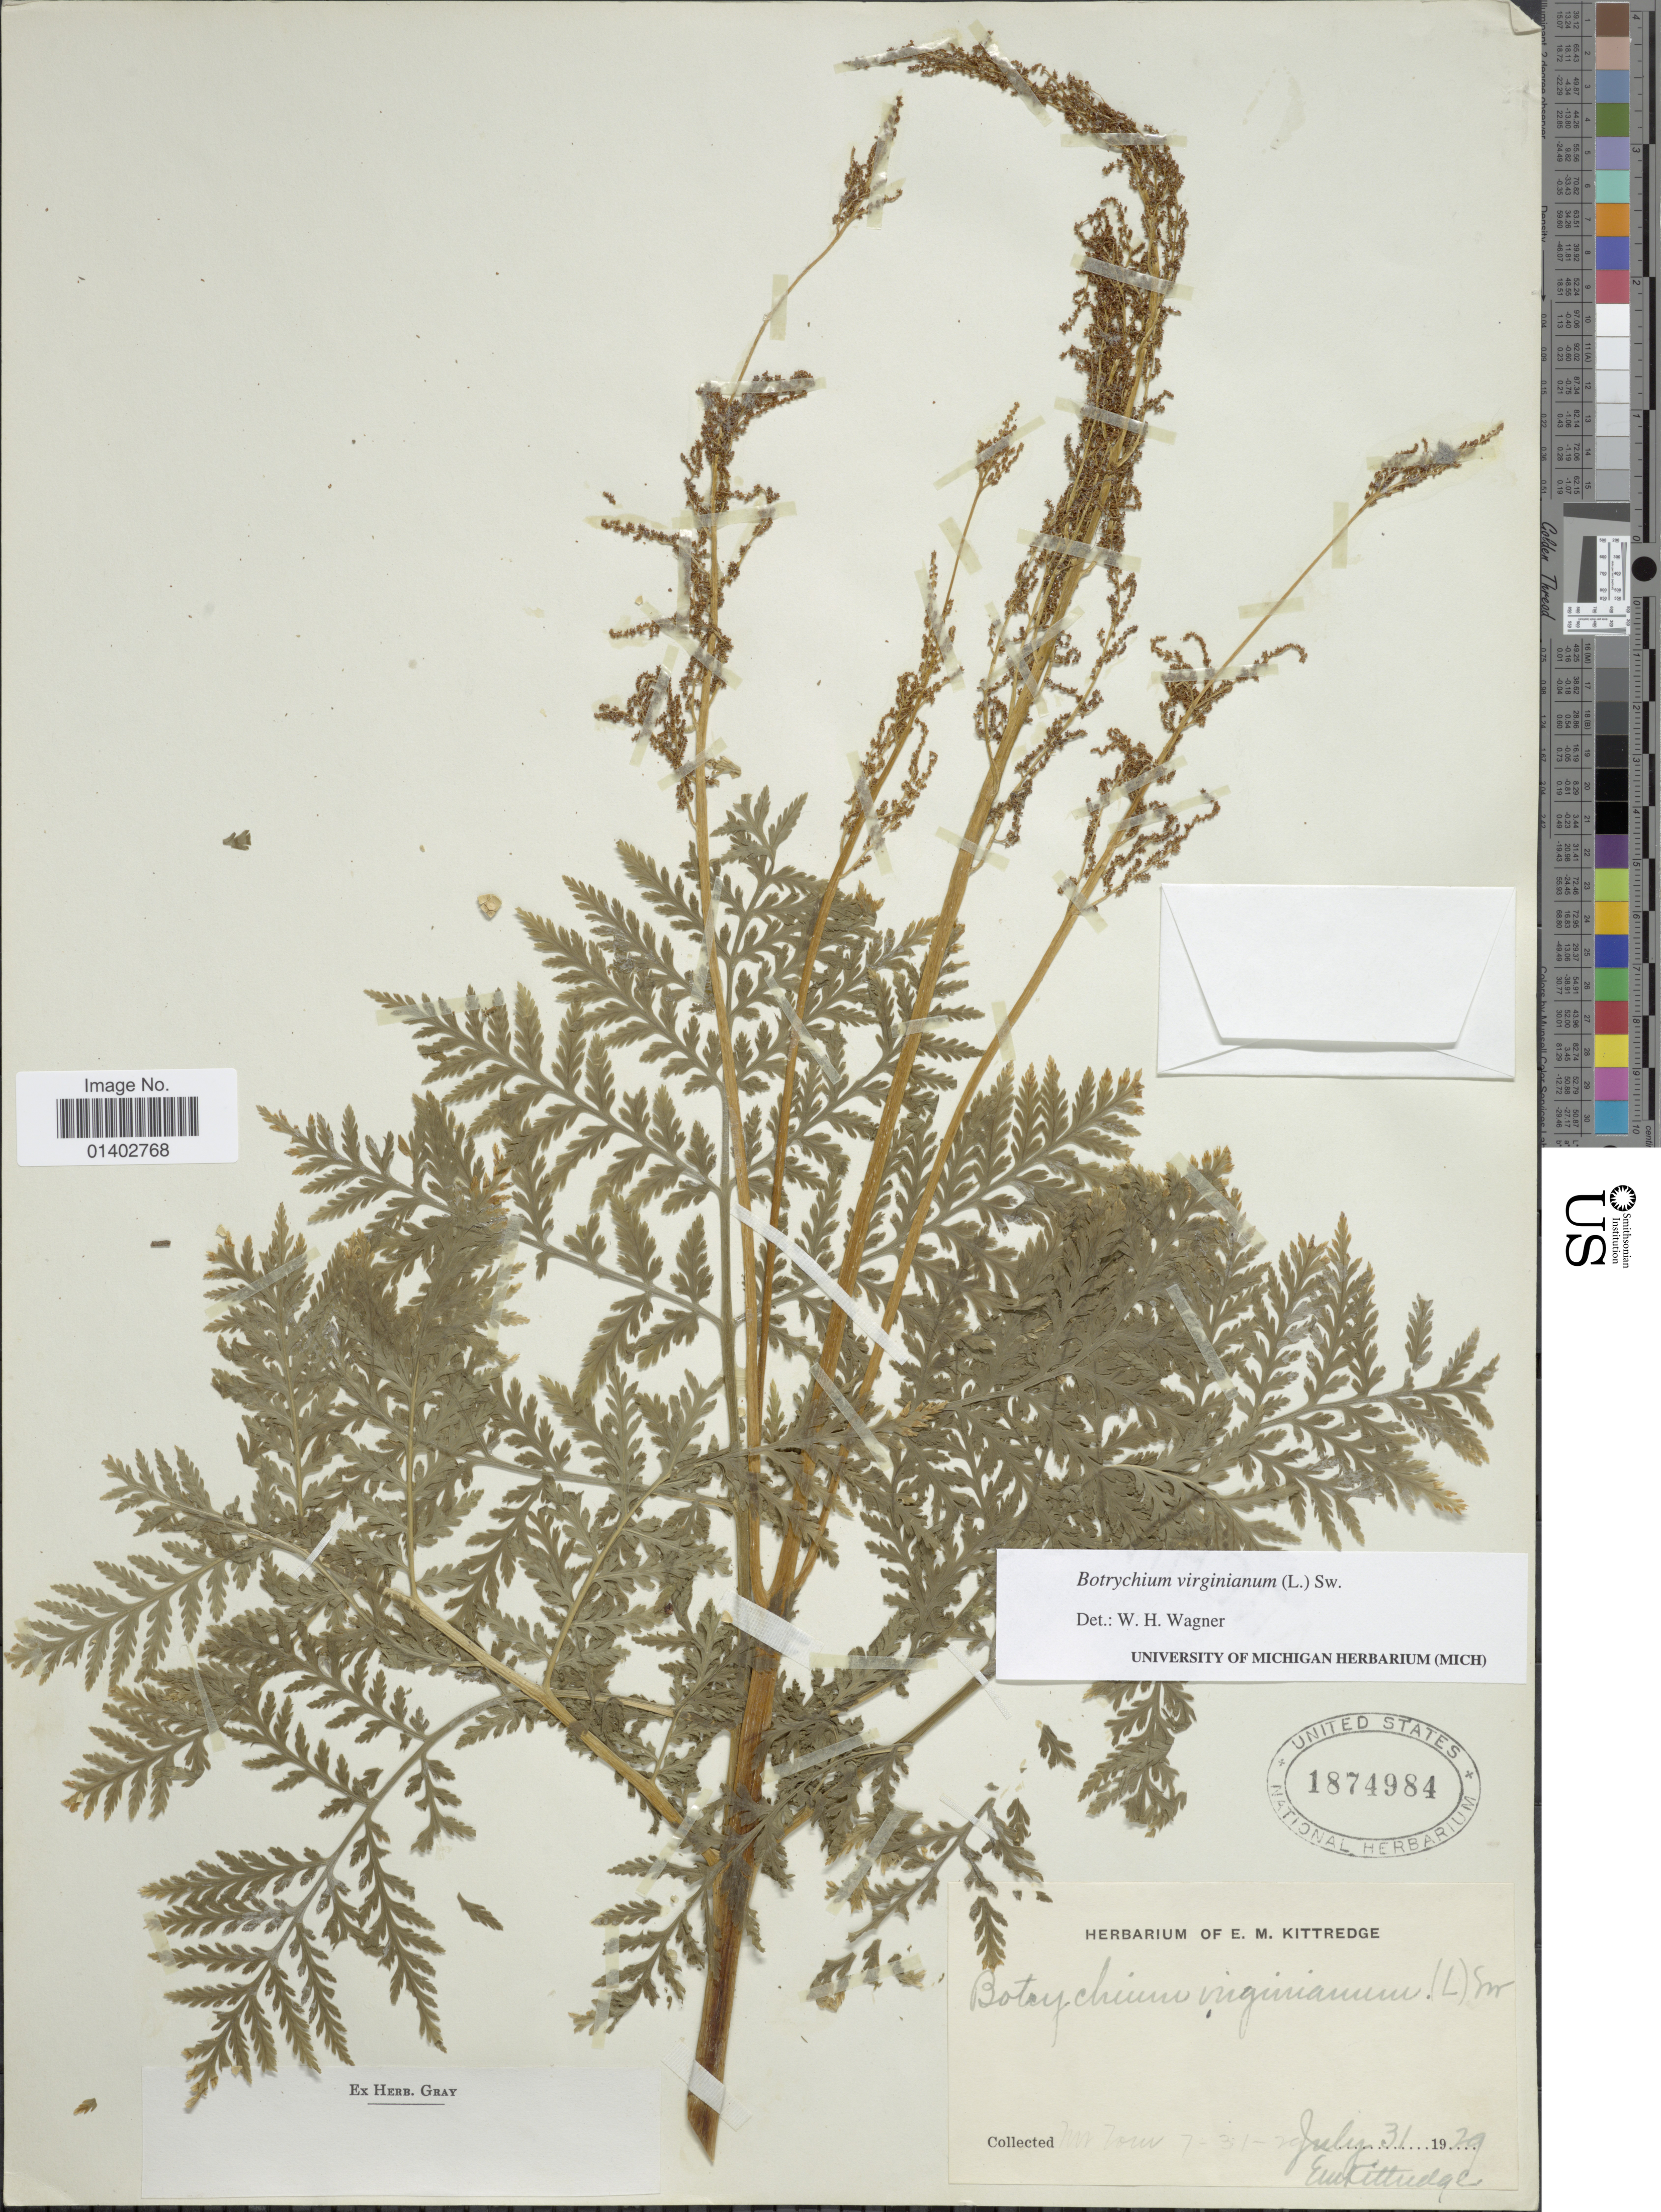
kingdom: Plantae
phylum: Tracheophyta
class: Polypodiopsida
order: Ophioglossales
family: Ophioglossaceae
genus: Botrychium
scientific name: Botrychium virginianum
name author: (L.) Sw.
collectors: E. Kittridge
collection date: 1929-07-31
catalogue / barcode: US 1874984